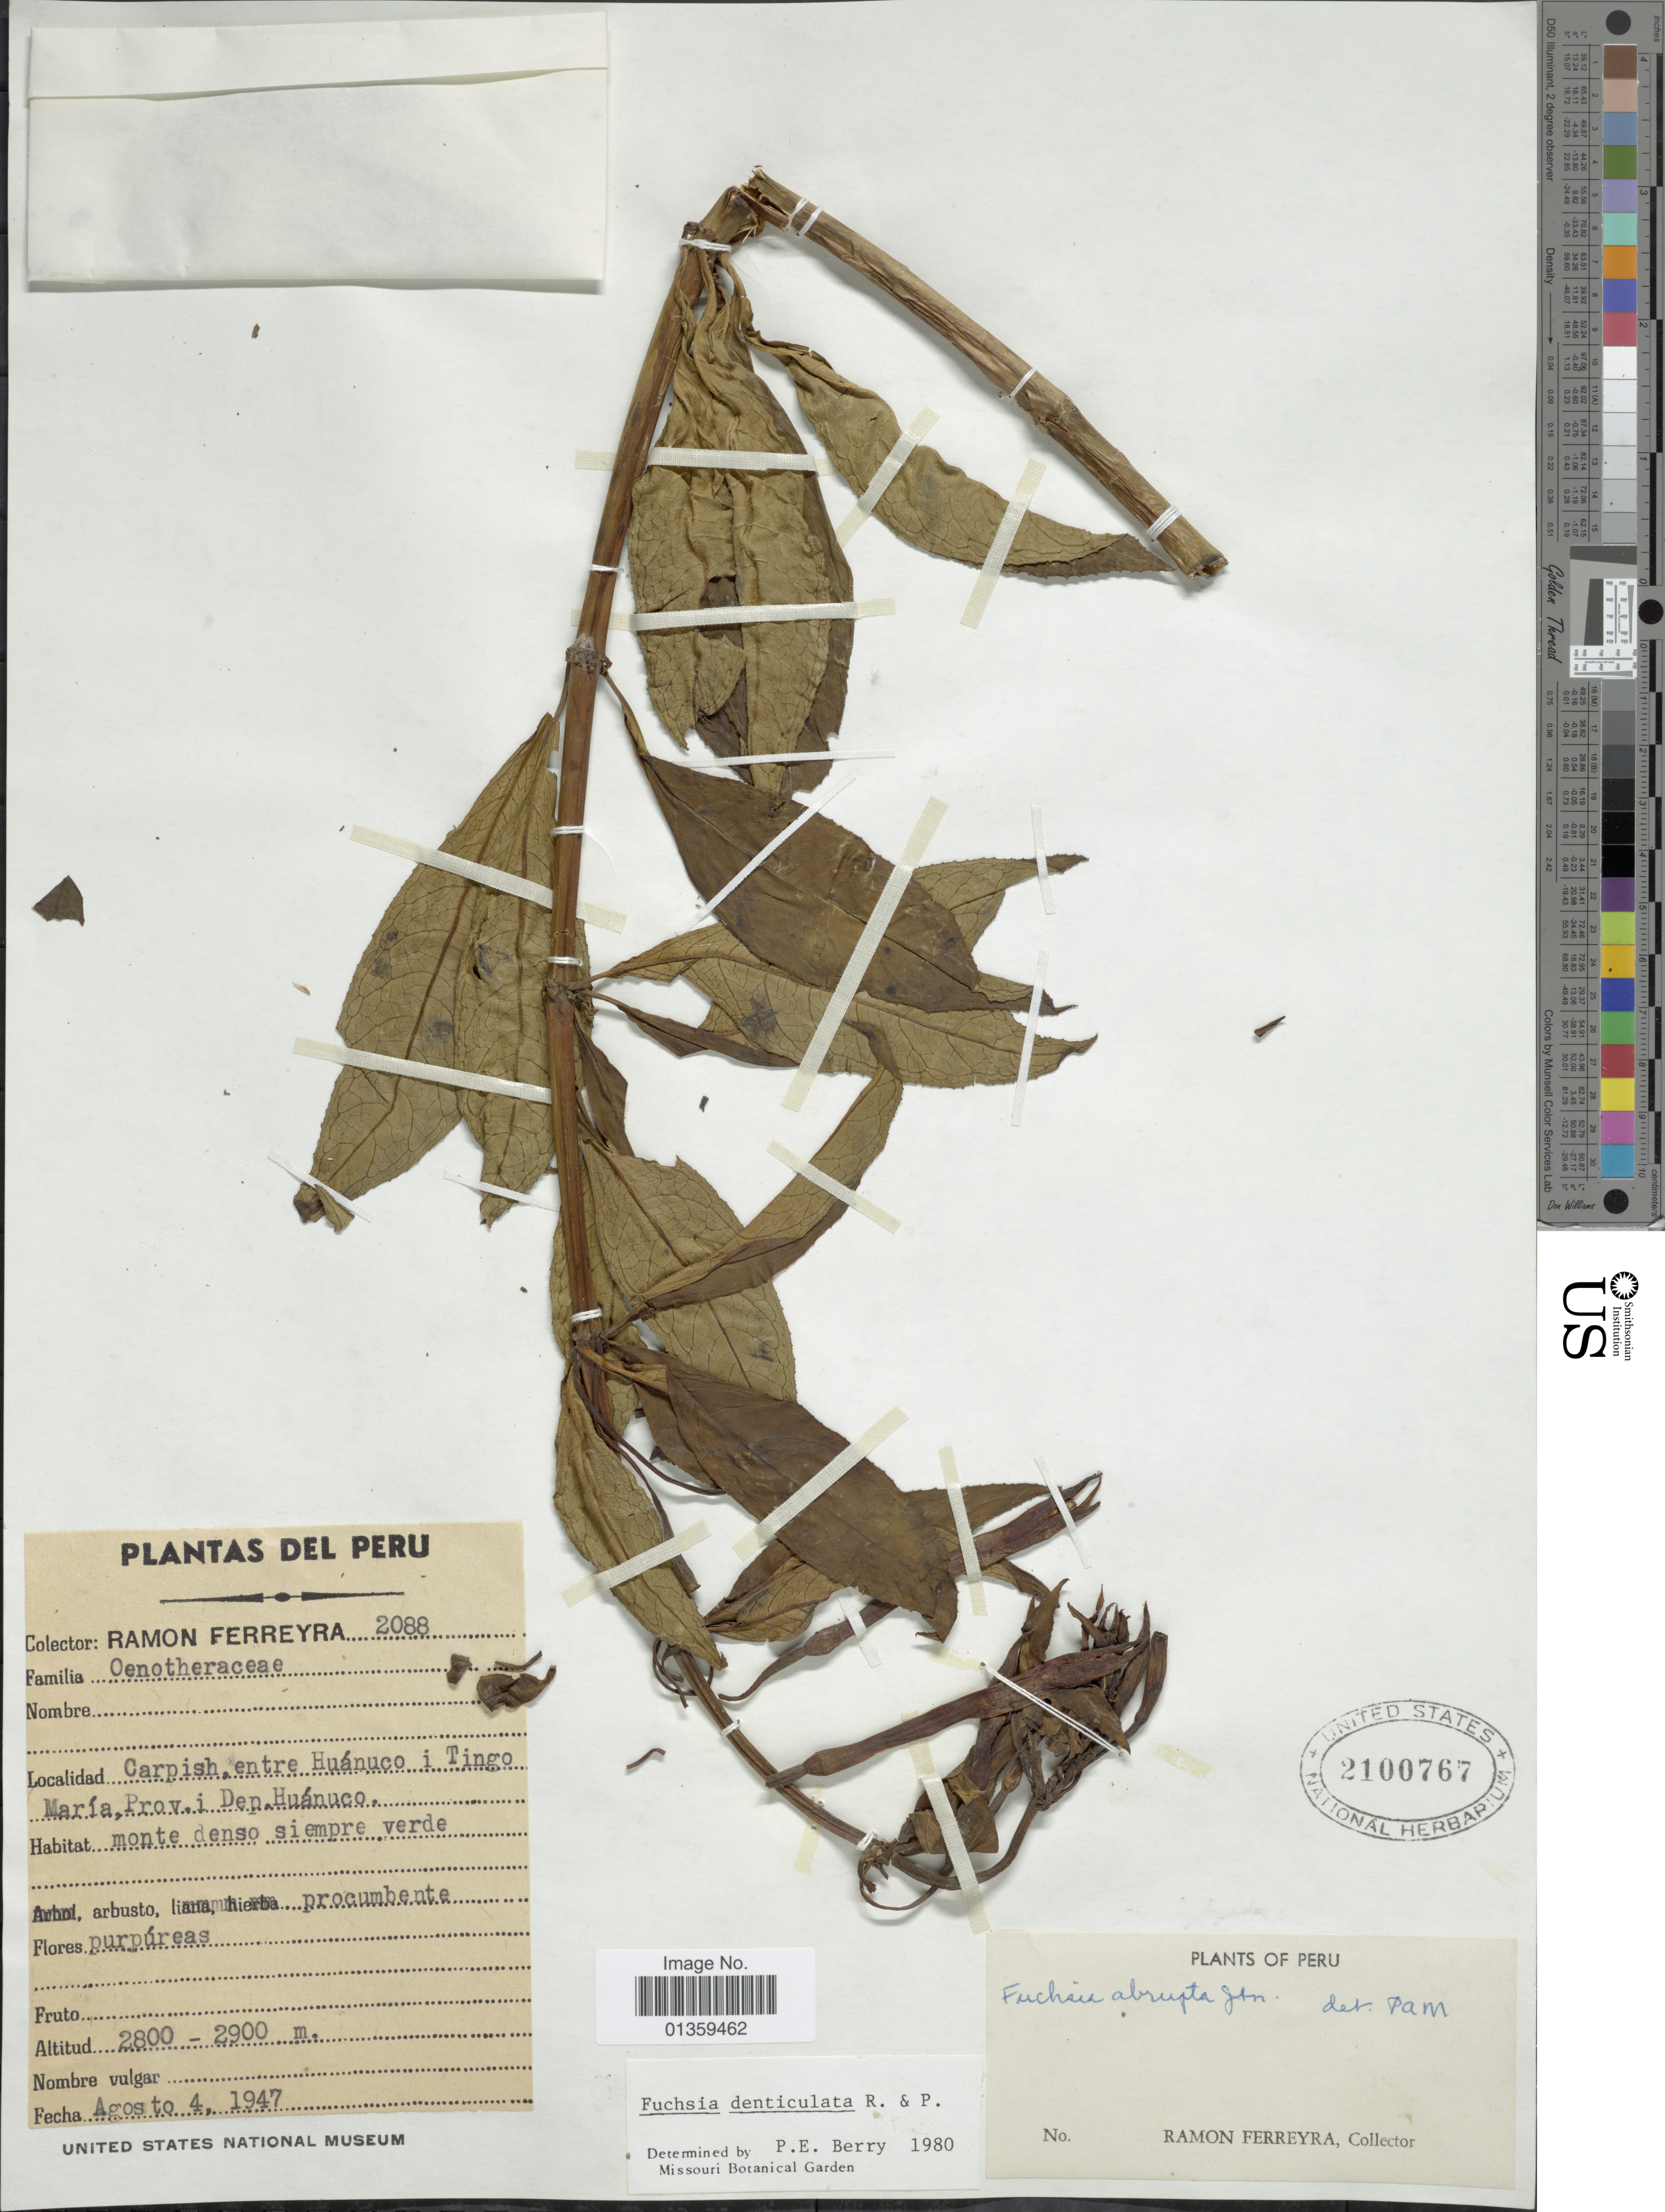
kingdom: Plantae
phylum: Tracheophyta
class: Magnoliopsida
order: Myrtales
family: Onagraceae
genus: Fuchsia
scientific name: Fuchsia denticulata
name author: Ruiz & Pav.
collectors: R. A. Ferreyra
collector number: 2088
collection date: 1947-08-04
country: Peru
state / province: Huánuco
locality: Carpish, entre Huánuco i Tingo María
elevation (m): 2800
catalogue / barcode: US 2100767